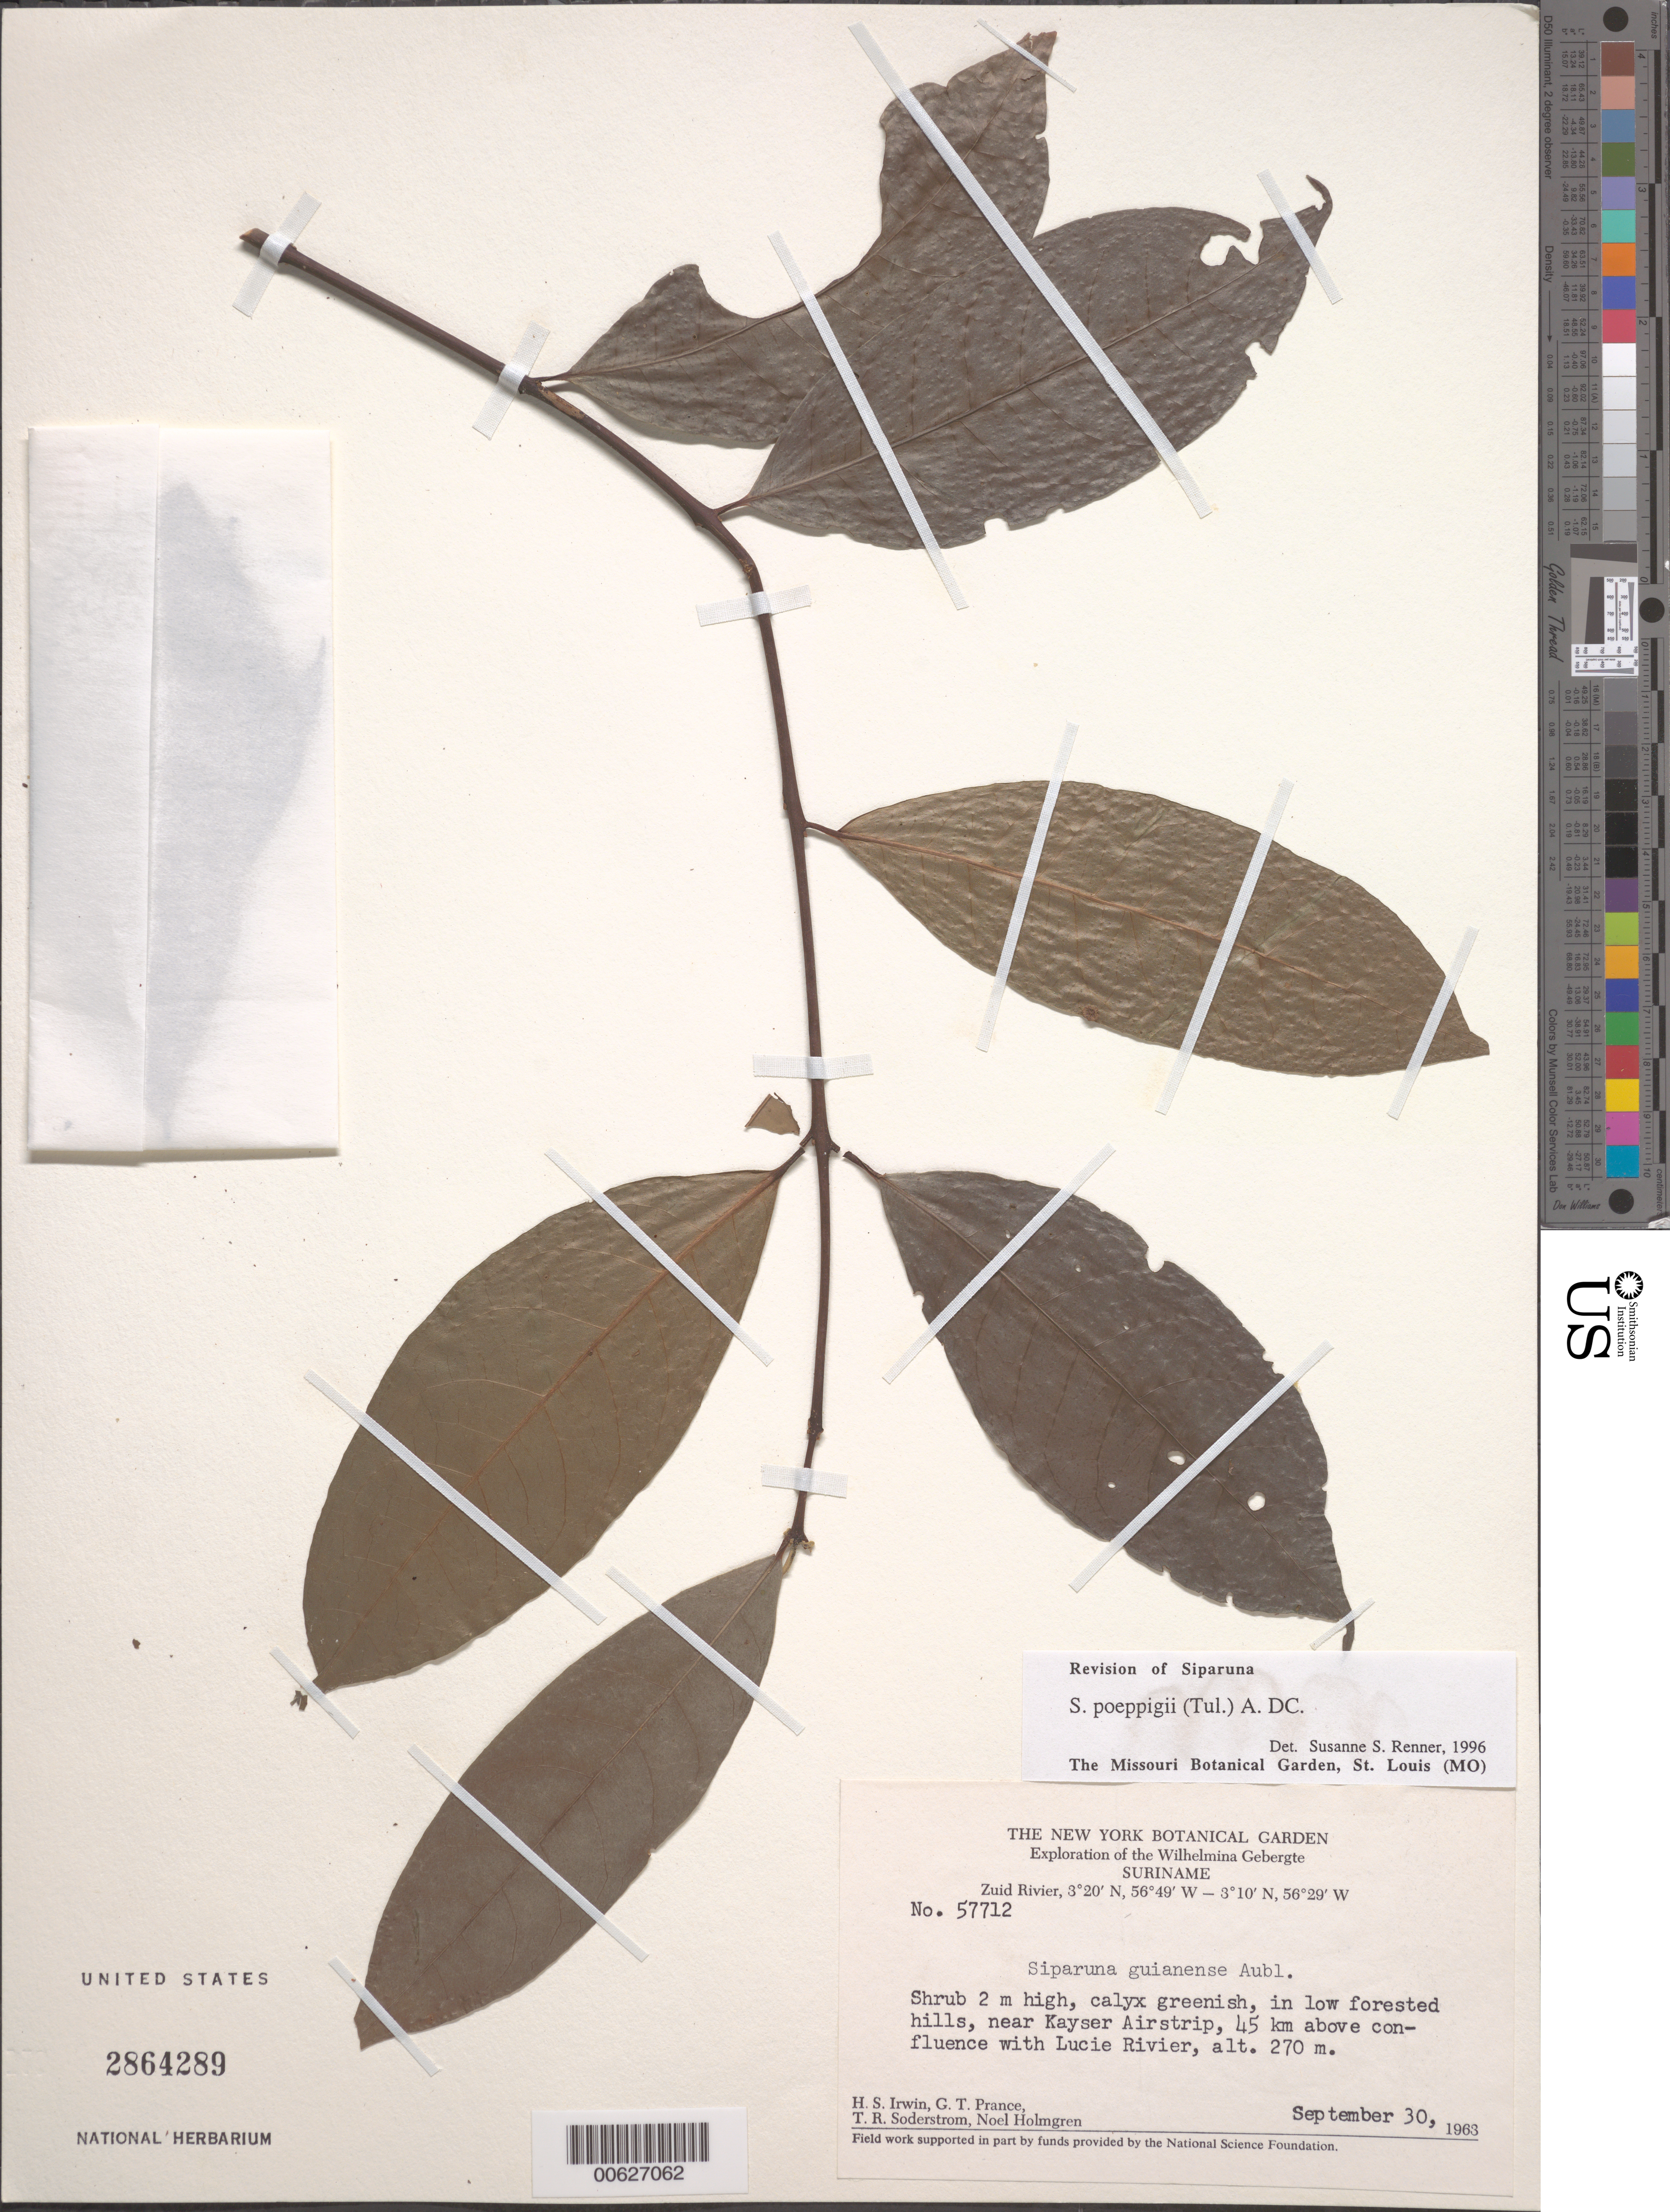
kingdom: Plantae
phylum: Tracheophyta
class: Magnoliopsida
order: Laurales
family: Siparunaceae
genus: Siparuna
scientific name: Siparuna poeppigii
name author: (Tul.) A. DC.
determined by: Renner, S. S.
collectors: H. Irwin, G. T. Prance, T. R. Soderstrom & N. H. Holmgren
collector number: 57712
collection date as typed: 30-Sep-63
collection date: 1963-09-30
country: Suriname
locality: Kayser Airstrip, Zuid R., 45 km above confl. with Lucie R., Wilhelmina Gebergte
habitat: Low forested hills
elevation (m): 270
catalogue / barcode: US 2864289